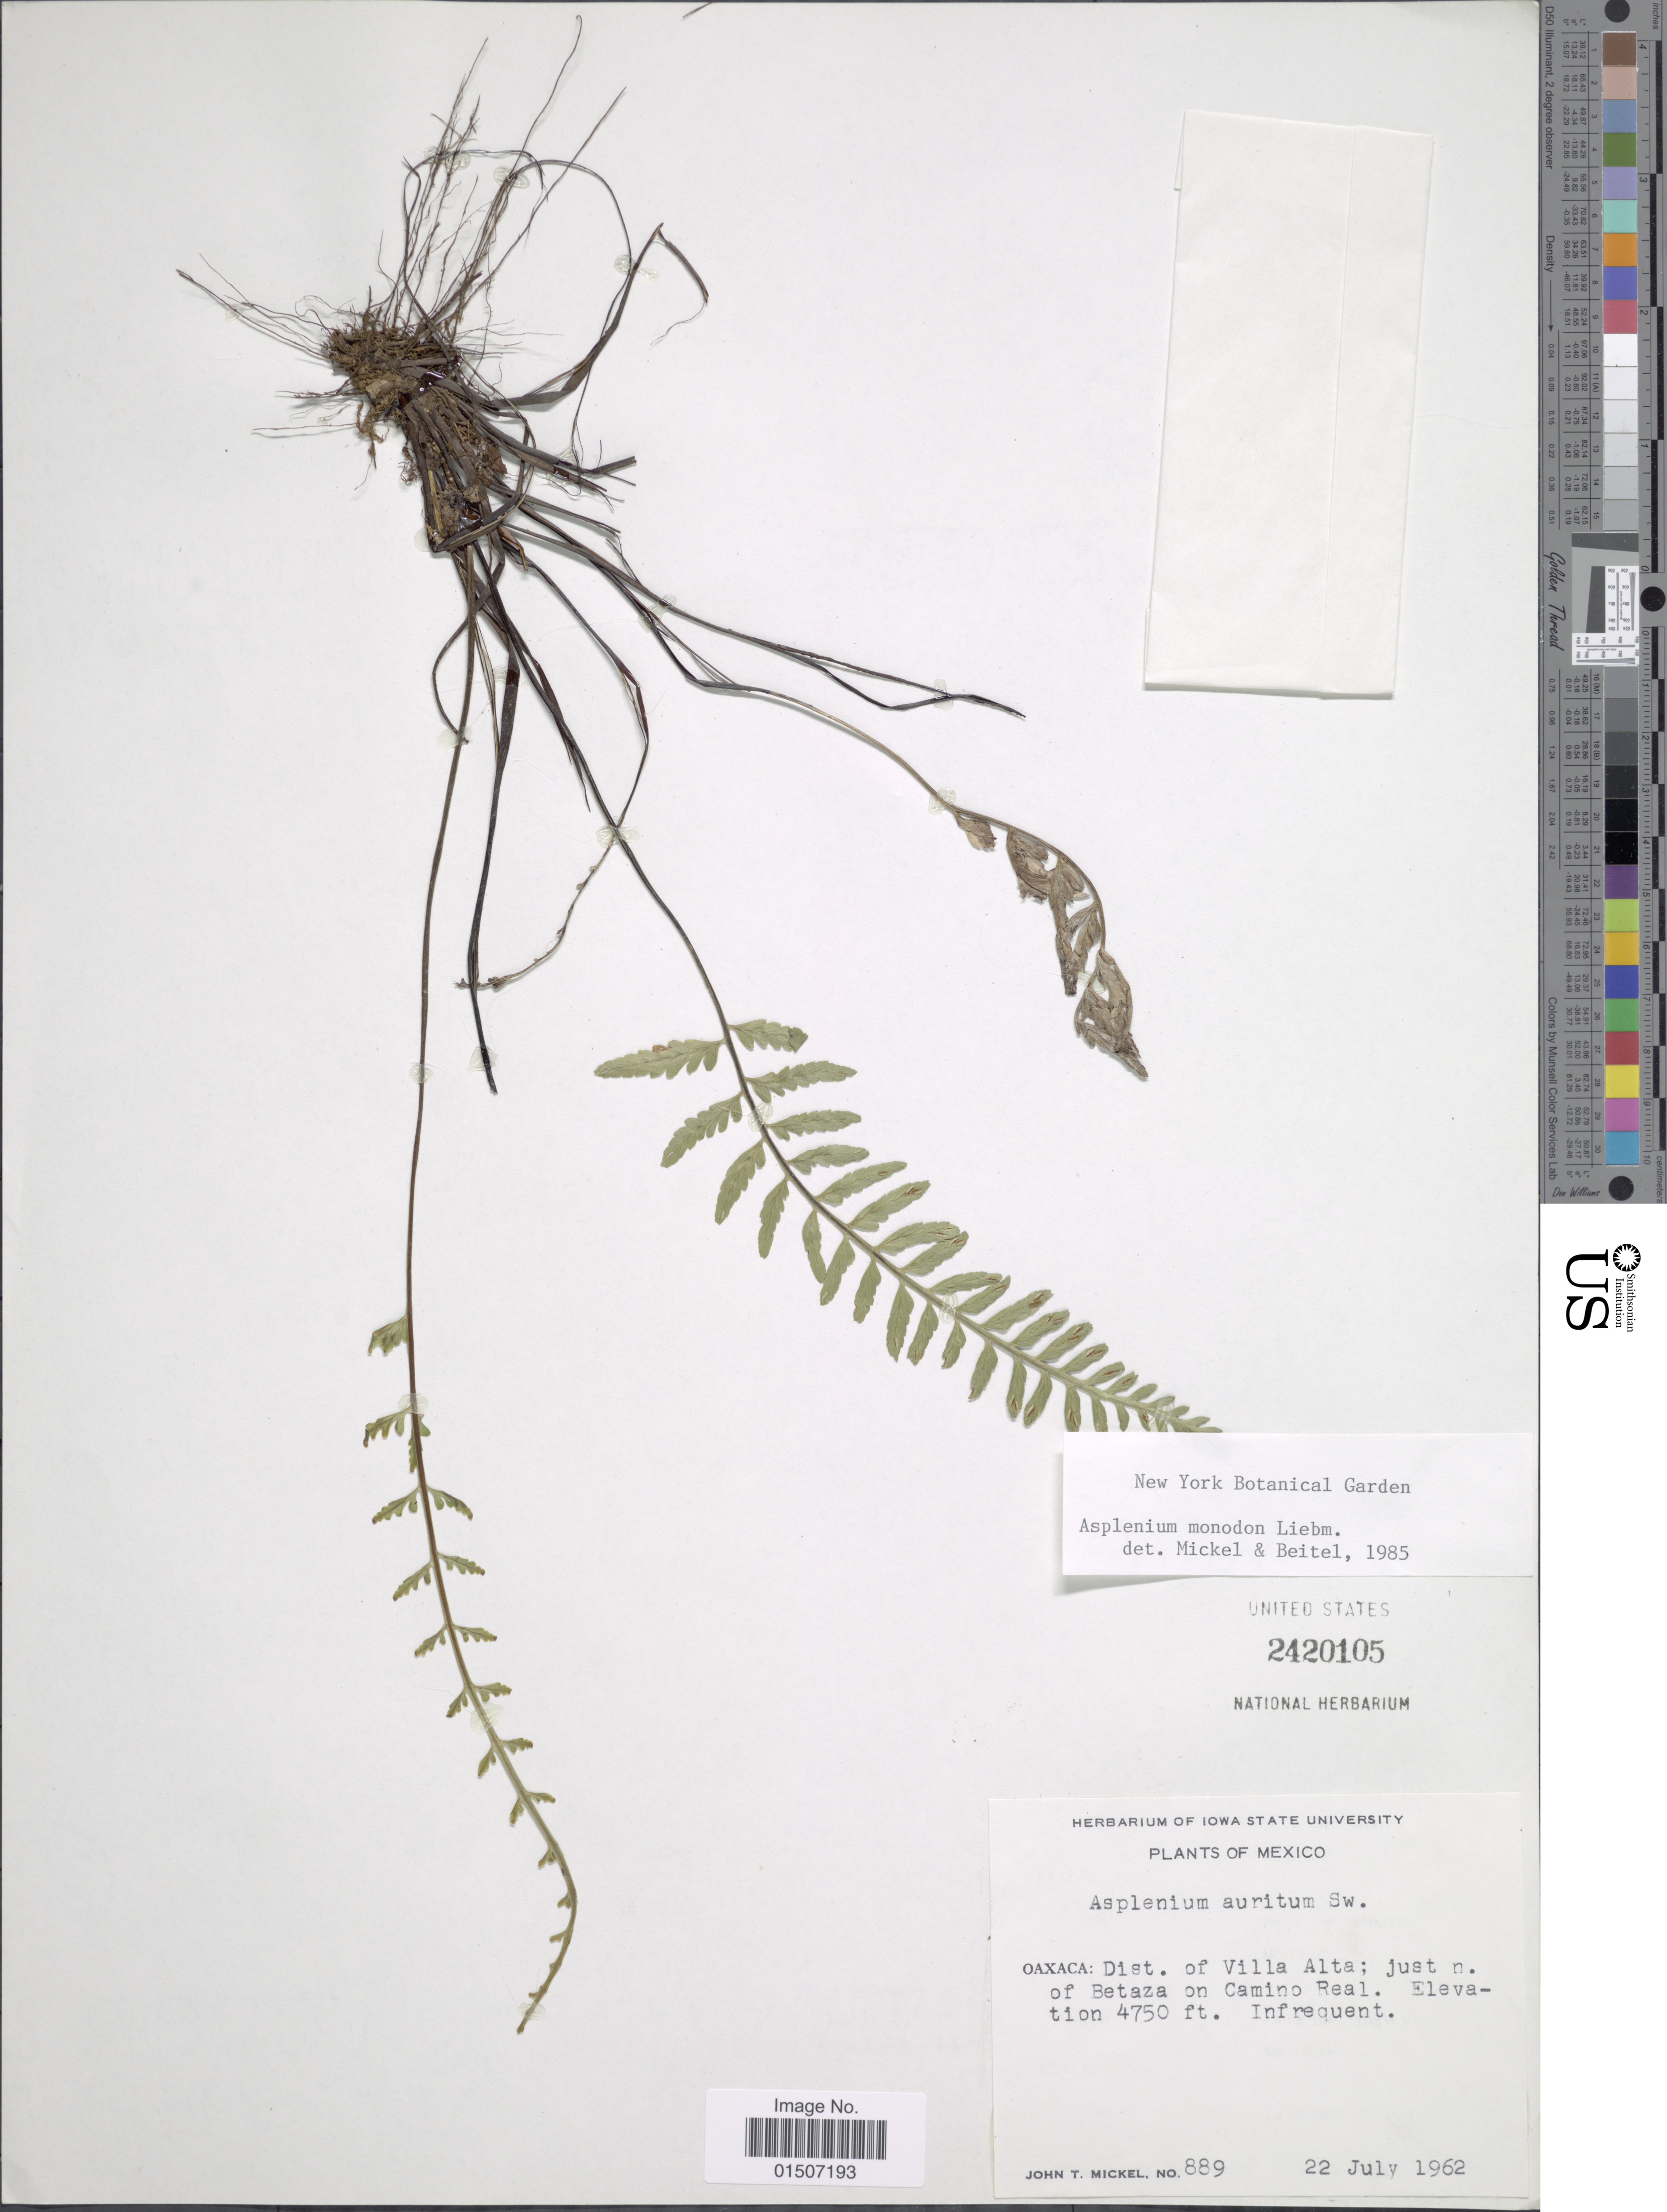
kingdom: Plantae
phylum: Tracheophyta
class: Polypodiopsida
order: Polypodiales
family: Aspleniaceae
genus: Asplenium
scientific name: Asplenium monodon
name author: Liebm.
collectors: J. T. Mickel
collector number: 889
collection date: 1962-07-22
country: Mexico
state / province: Oaxaca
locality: Dist of Villa Alta; just n of Betaza on Camino Real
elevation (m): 1448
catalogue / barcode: US 2420105